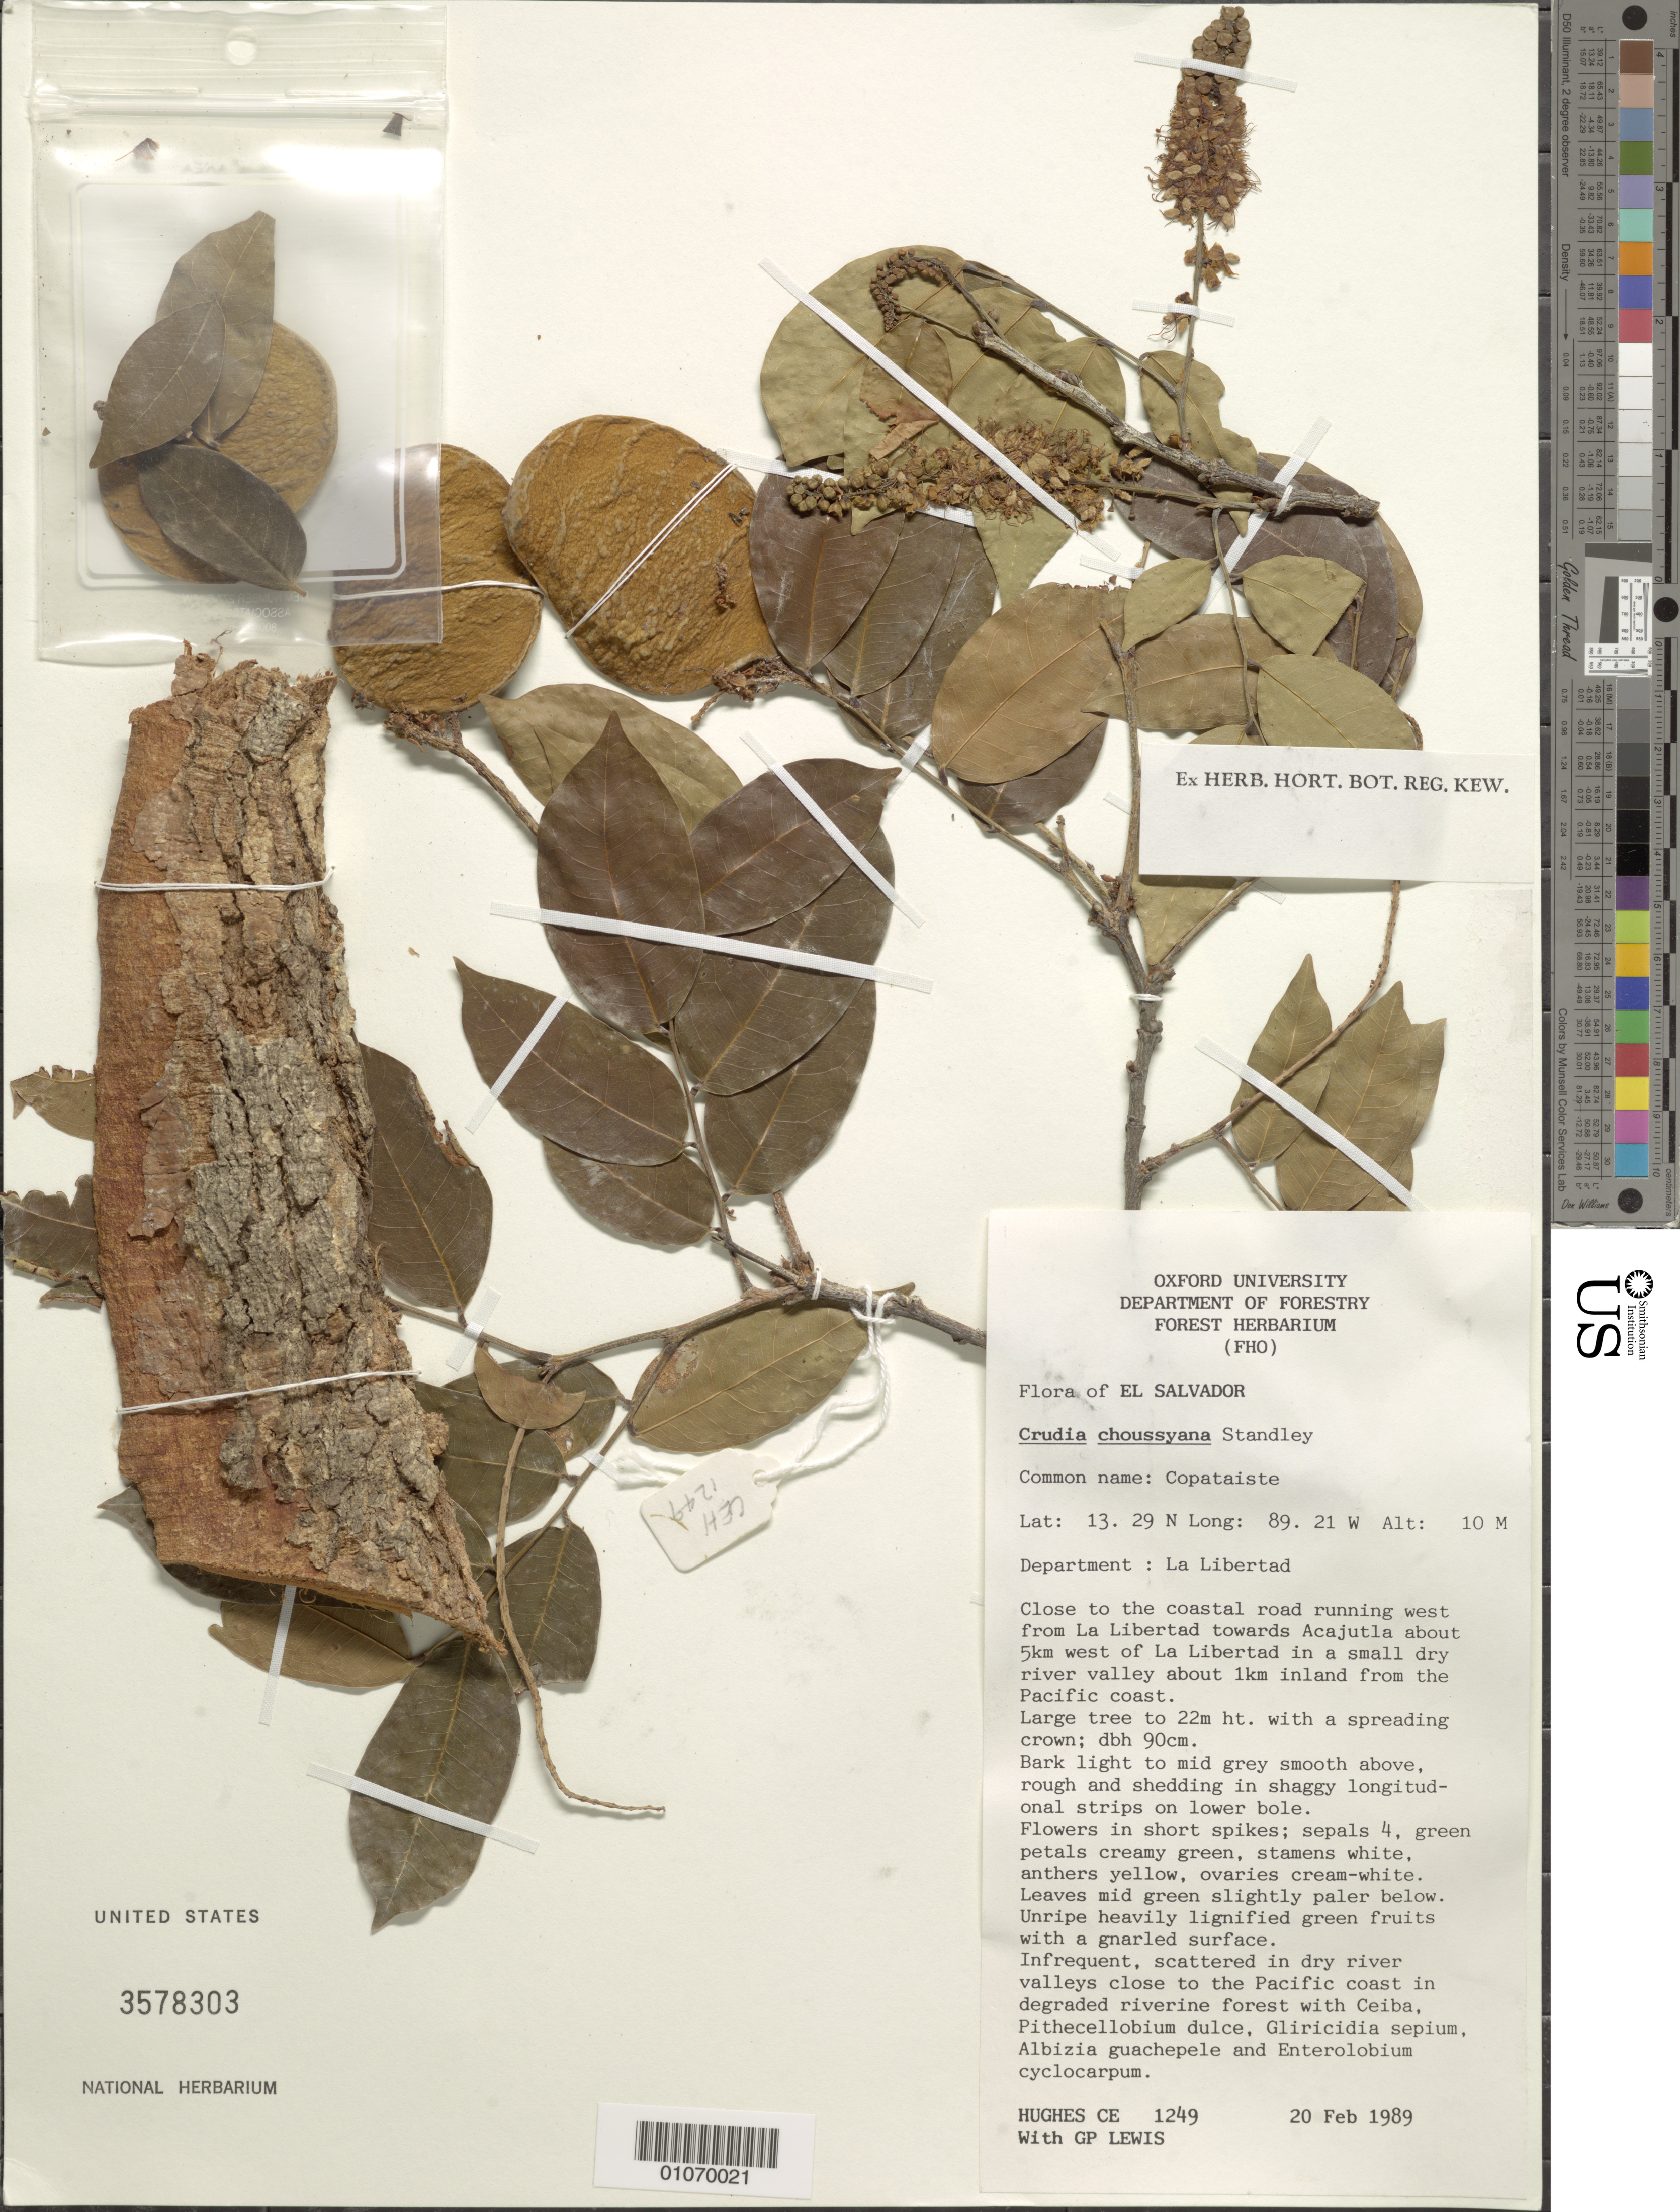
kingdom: Plantae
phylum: Tracheophyta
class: Magnoliopsida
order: Fabales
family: Fabaceae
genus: Crudia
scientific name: Crudia choussyana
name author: (Standl.) Standl.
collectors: C. Hughes & G. P. Lewis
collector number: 1249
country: El Salvador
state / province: La Libertad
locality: W of la Libertad to Acajutla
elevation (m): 10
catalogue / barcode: US 3578303